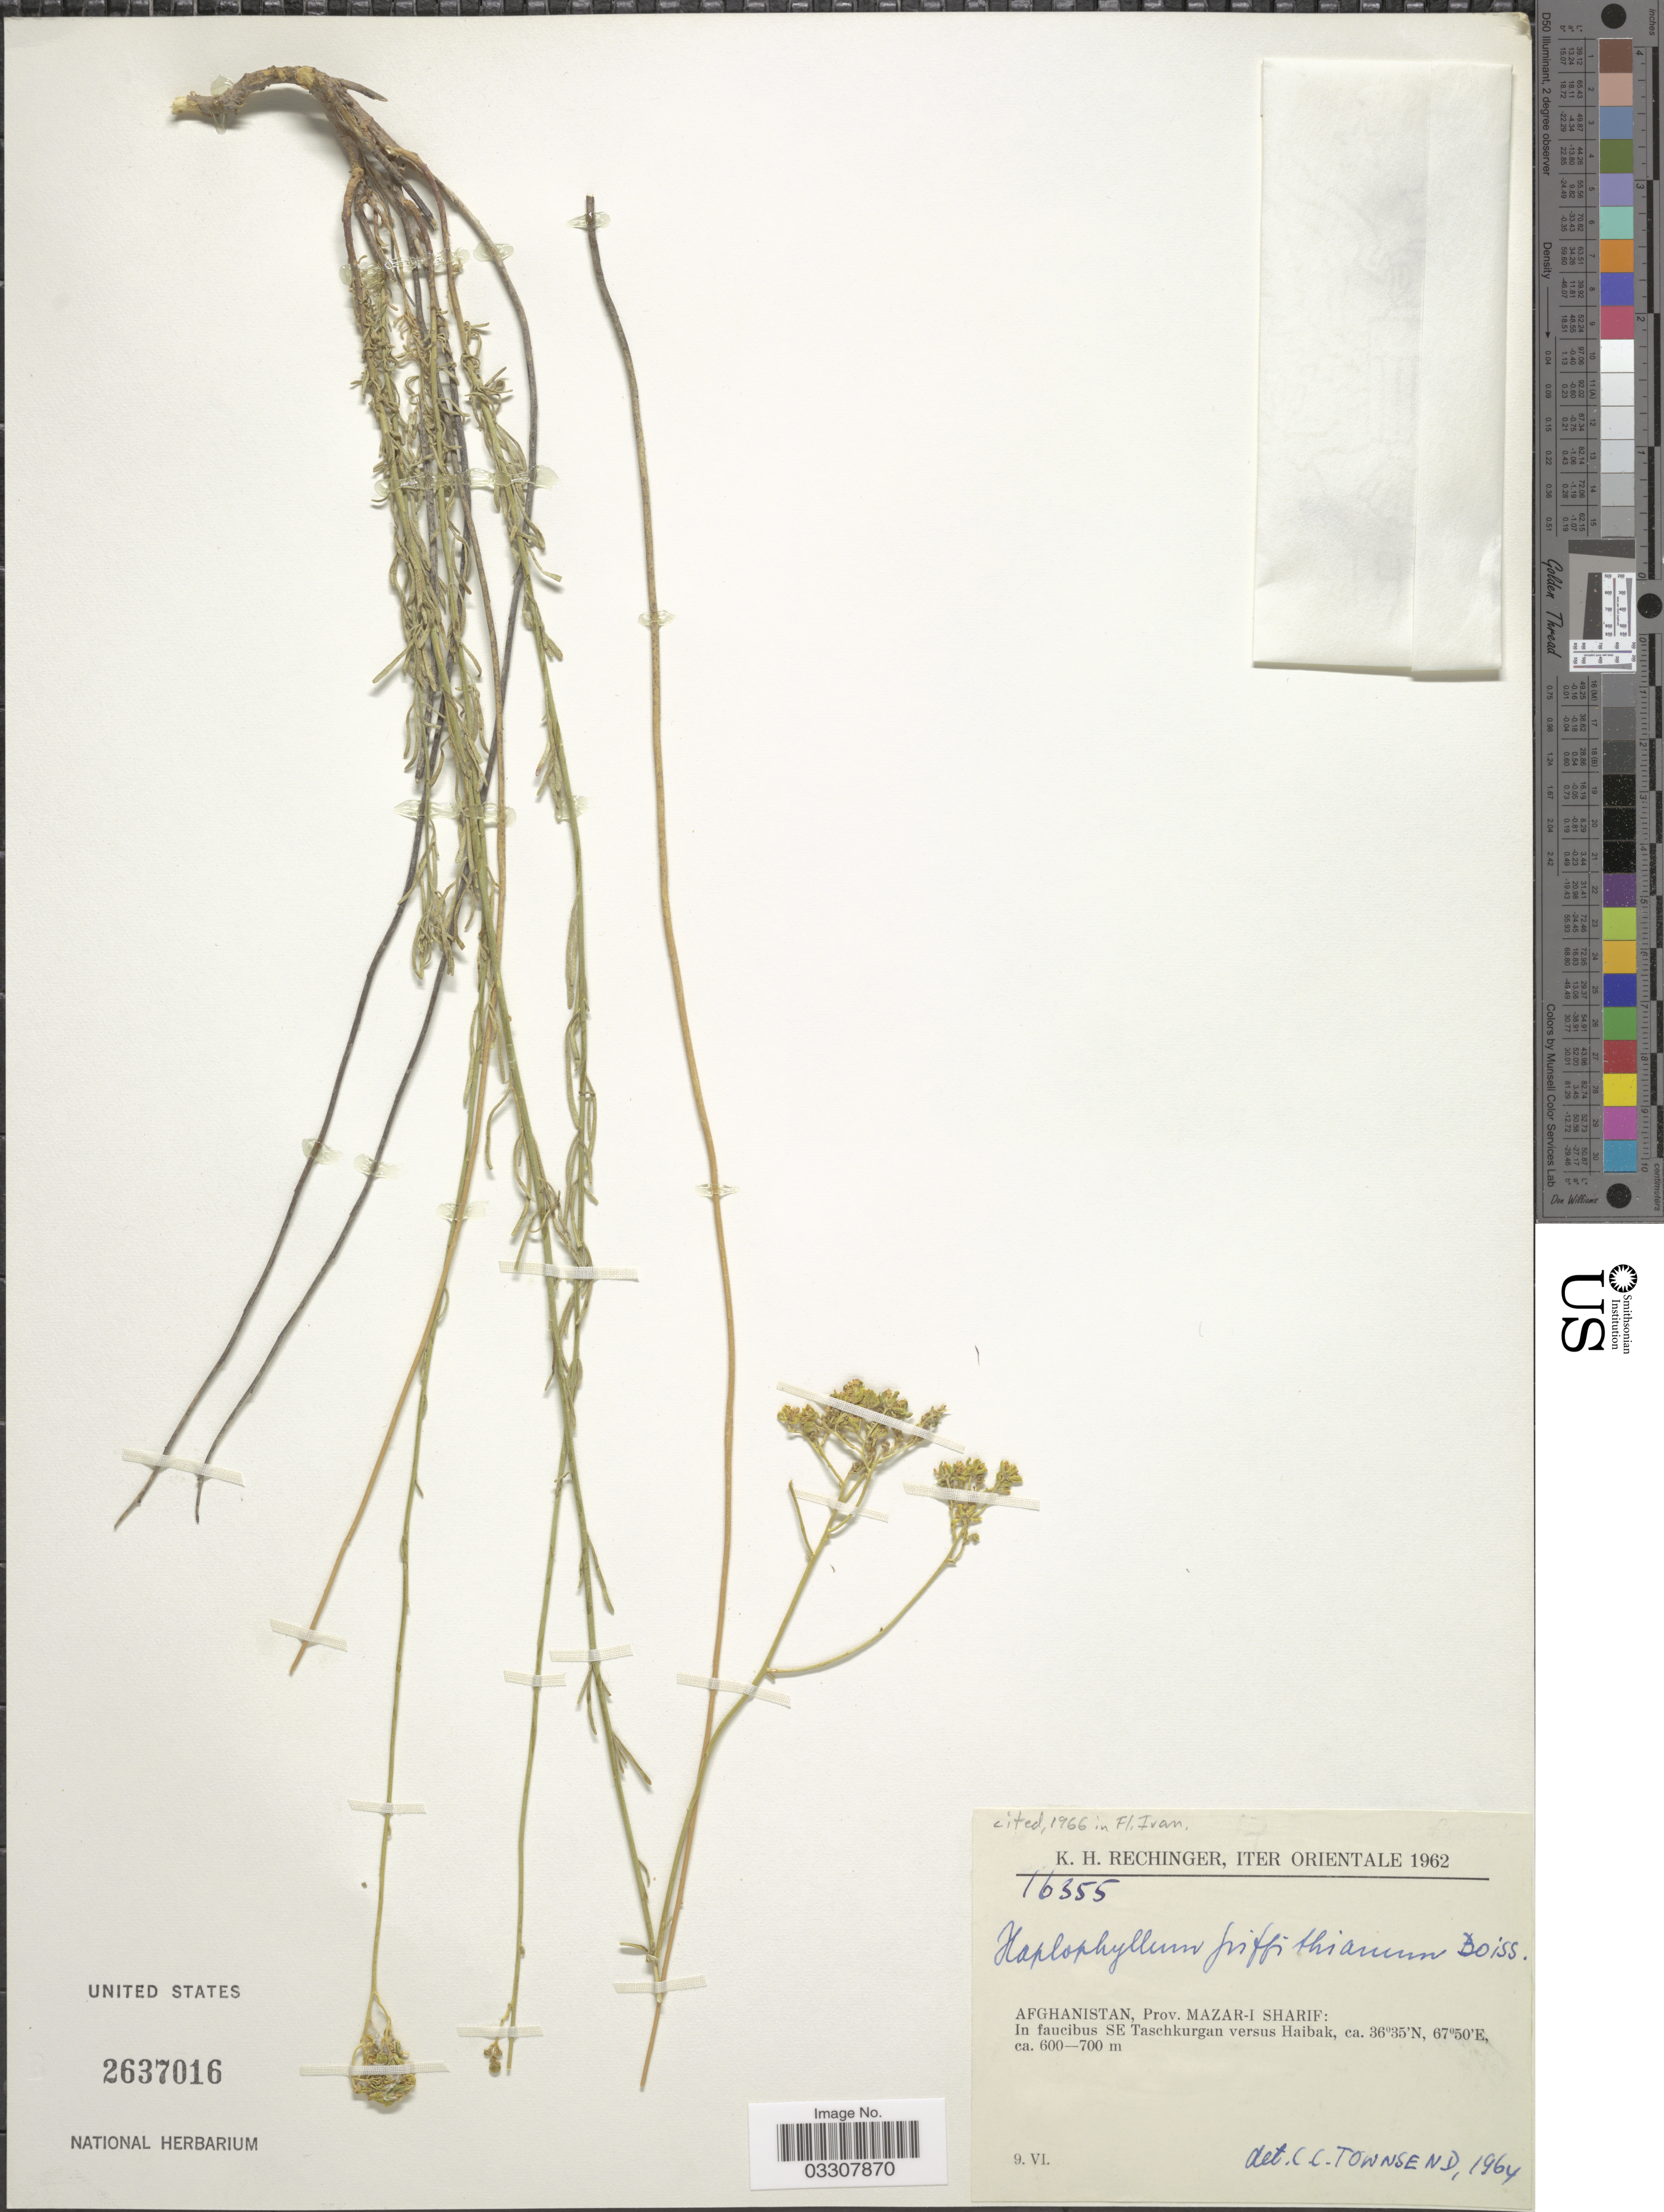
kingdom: Plantae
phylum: Tracheophyta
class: Magnoliopsida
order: Sapindales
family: Rutaceae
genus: Haplophyllum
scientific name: Haplophyllum griffithianum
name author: Boiss.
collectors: K. H. Rechinger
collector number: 16355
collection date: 1962-06-09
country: Afghanistan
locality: Iter Orientale. Prov. Mazar-I Sharif: In faucibus SE Taschkurgan versus Haibak.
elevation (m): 600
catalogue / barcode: US 2637016